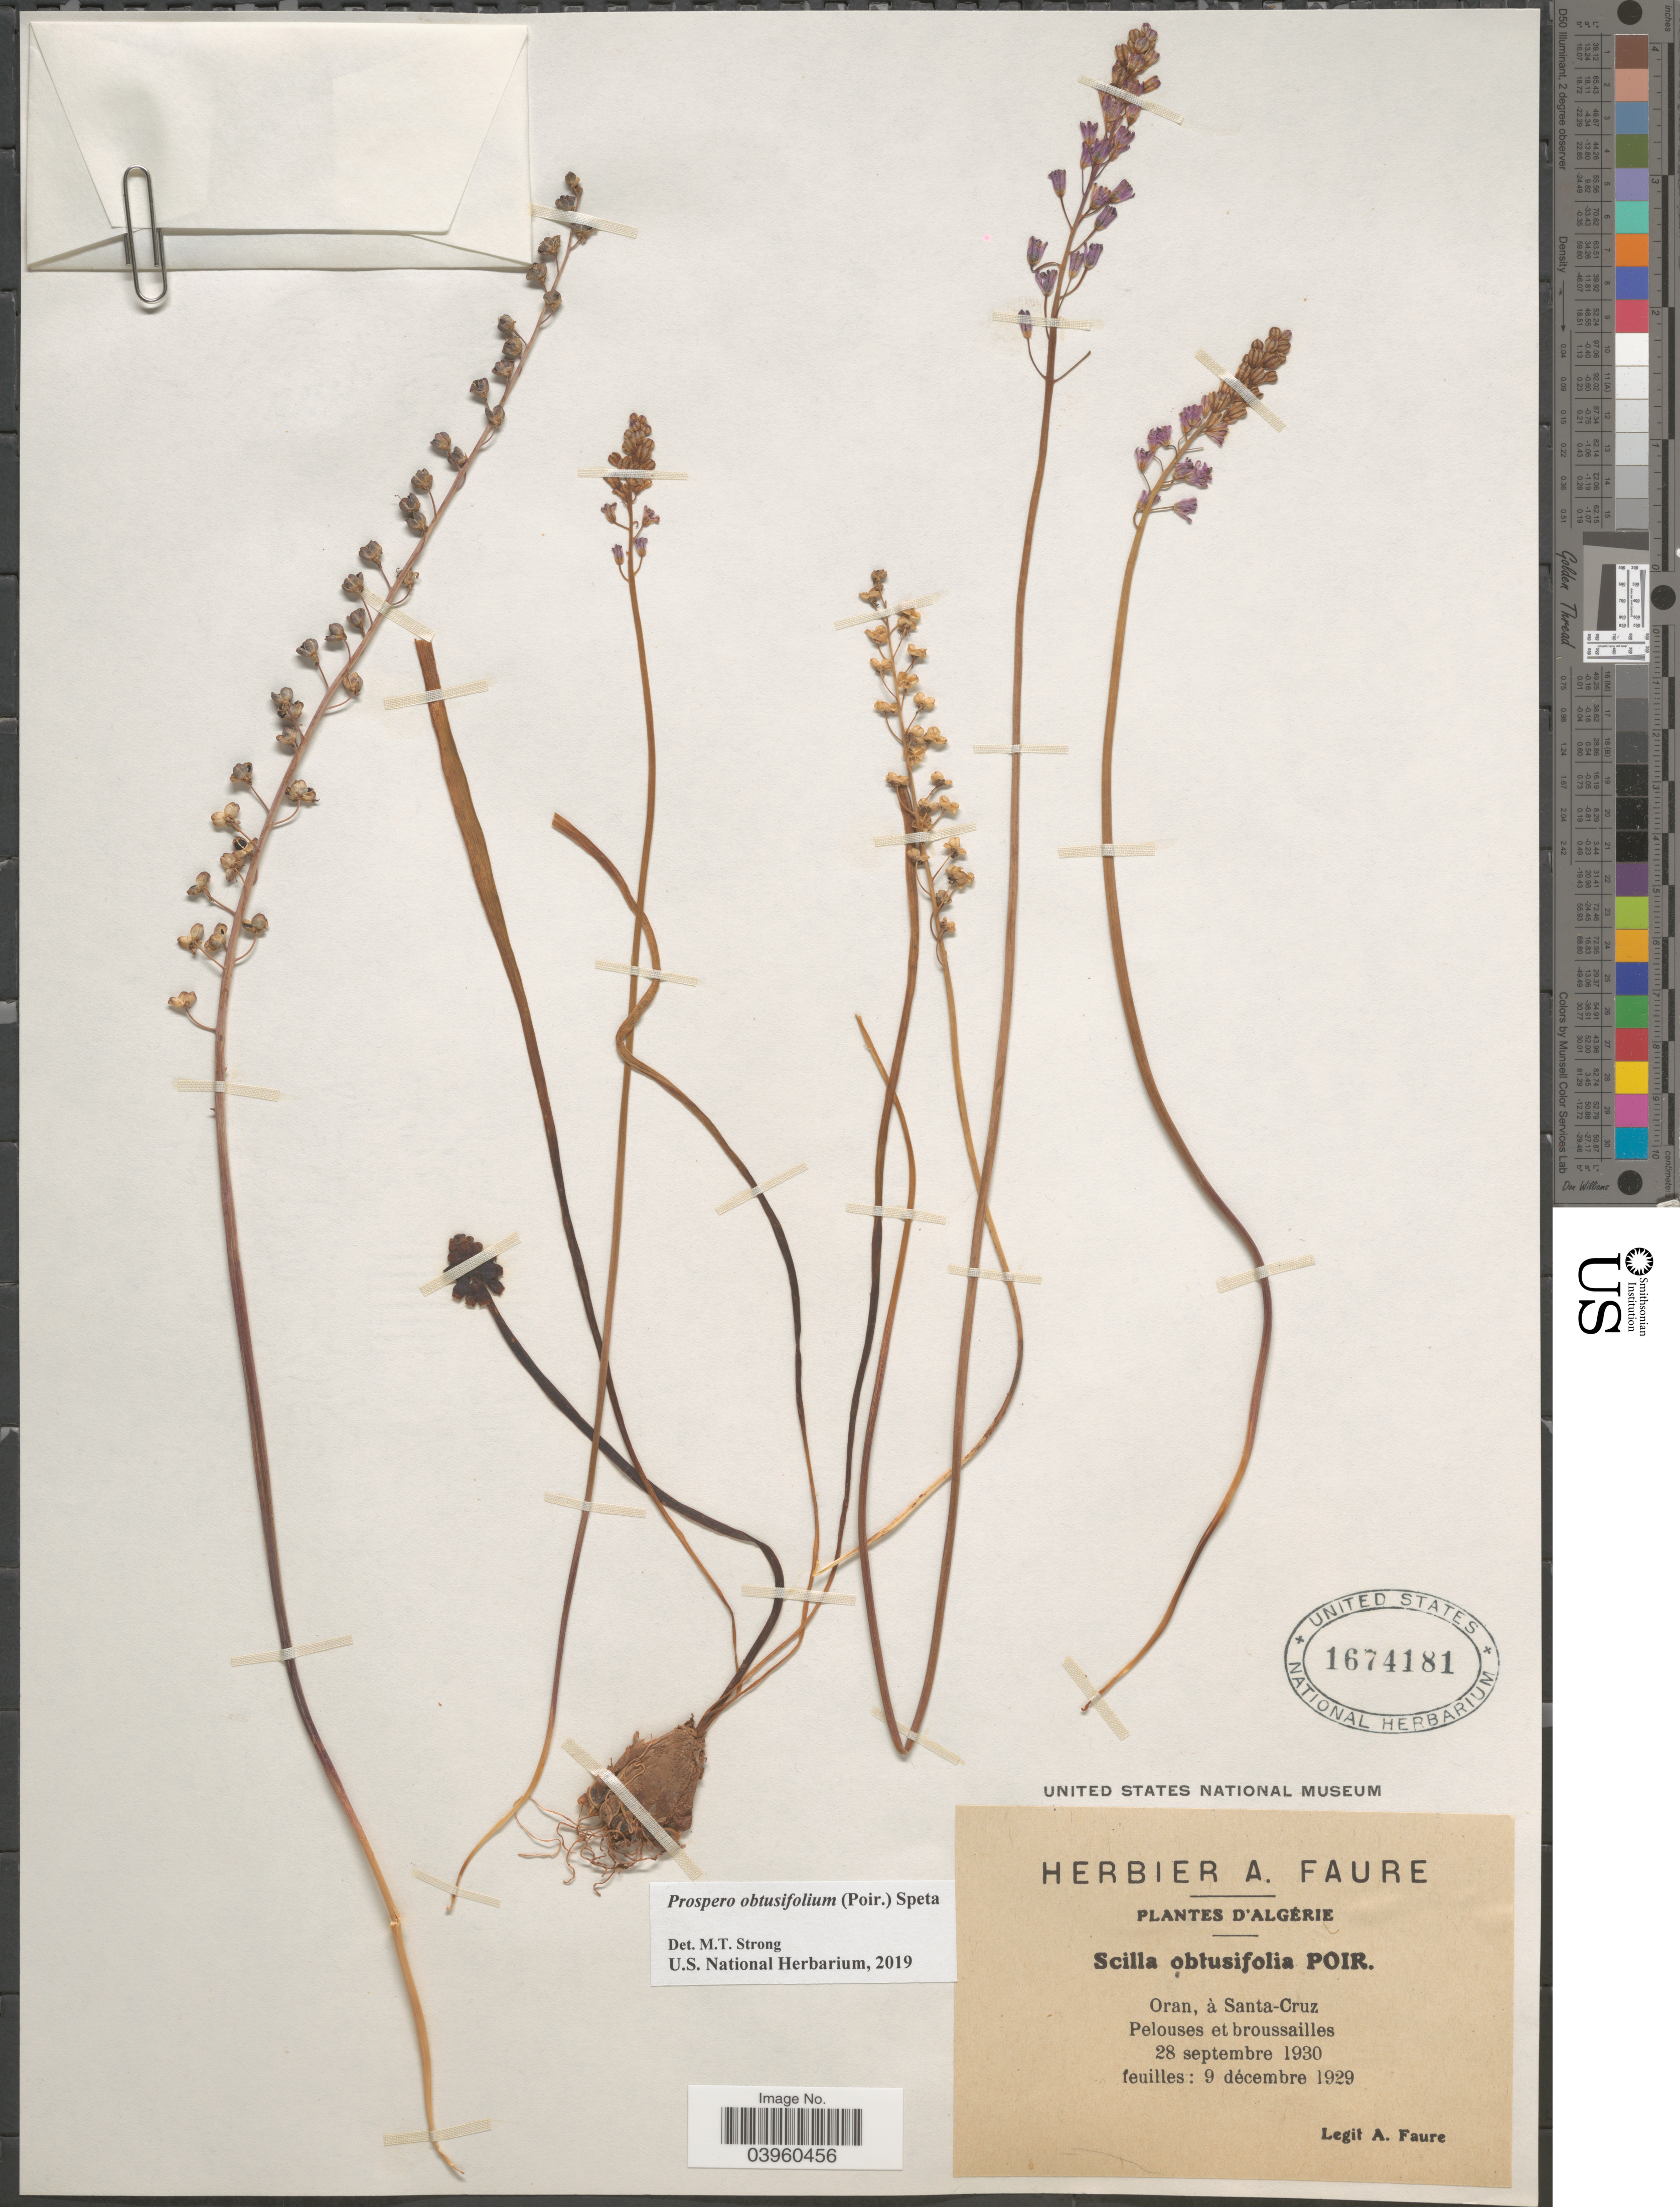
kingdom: Plantae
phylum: Tracheophyta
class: Liliopsida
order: Asparagales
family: Asparagaceae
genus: Prospero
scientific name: Prospero obtusifolium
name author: (Poir.) Speta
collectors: A. Faure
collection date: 1930-09-28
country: Algeria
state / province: Oran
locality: À Santa-Cruz.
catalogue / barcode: US 1674181